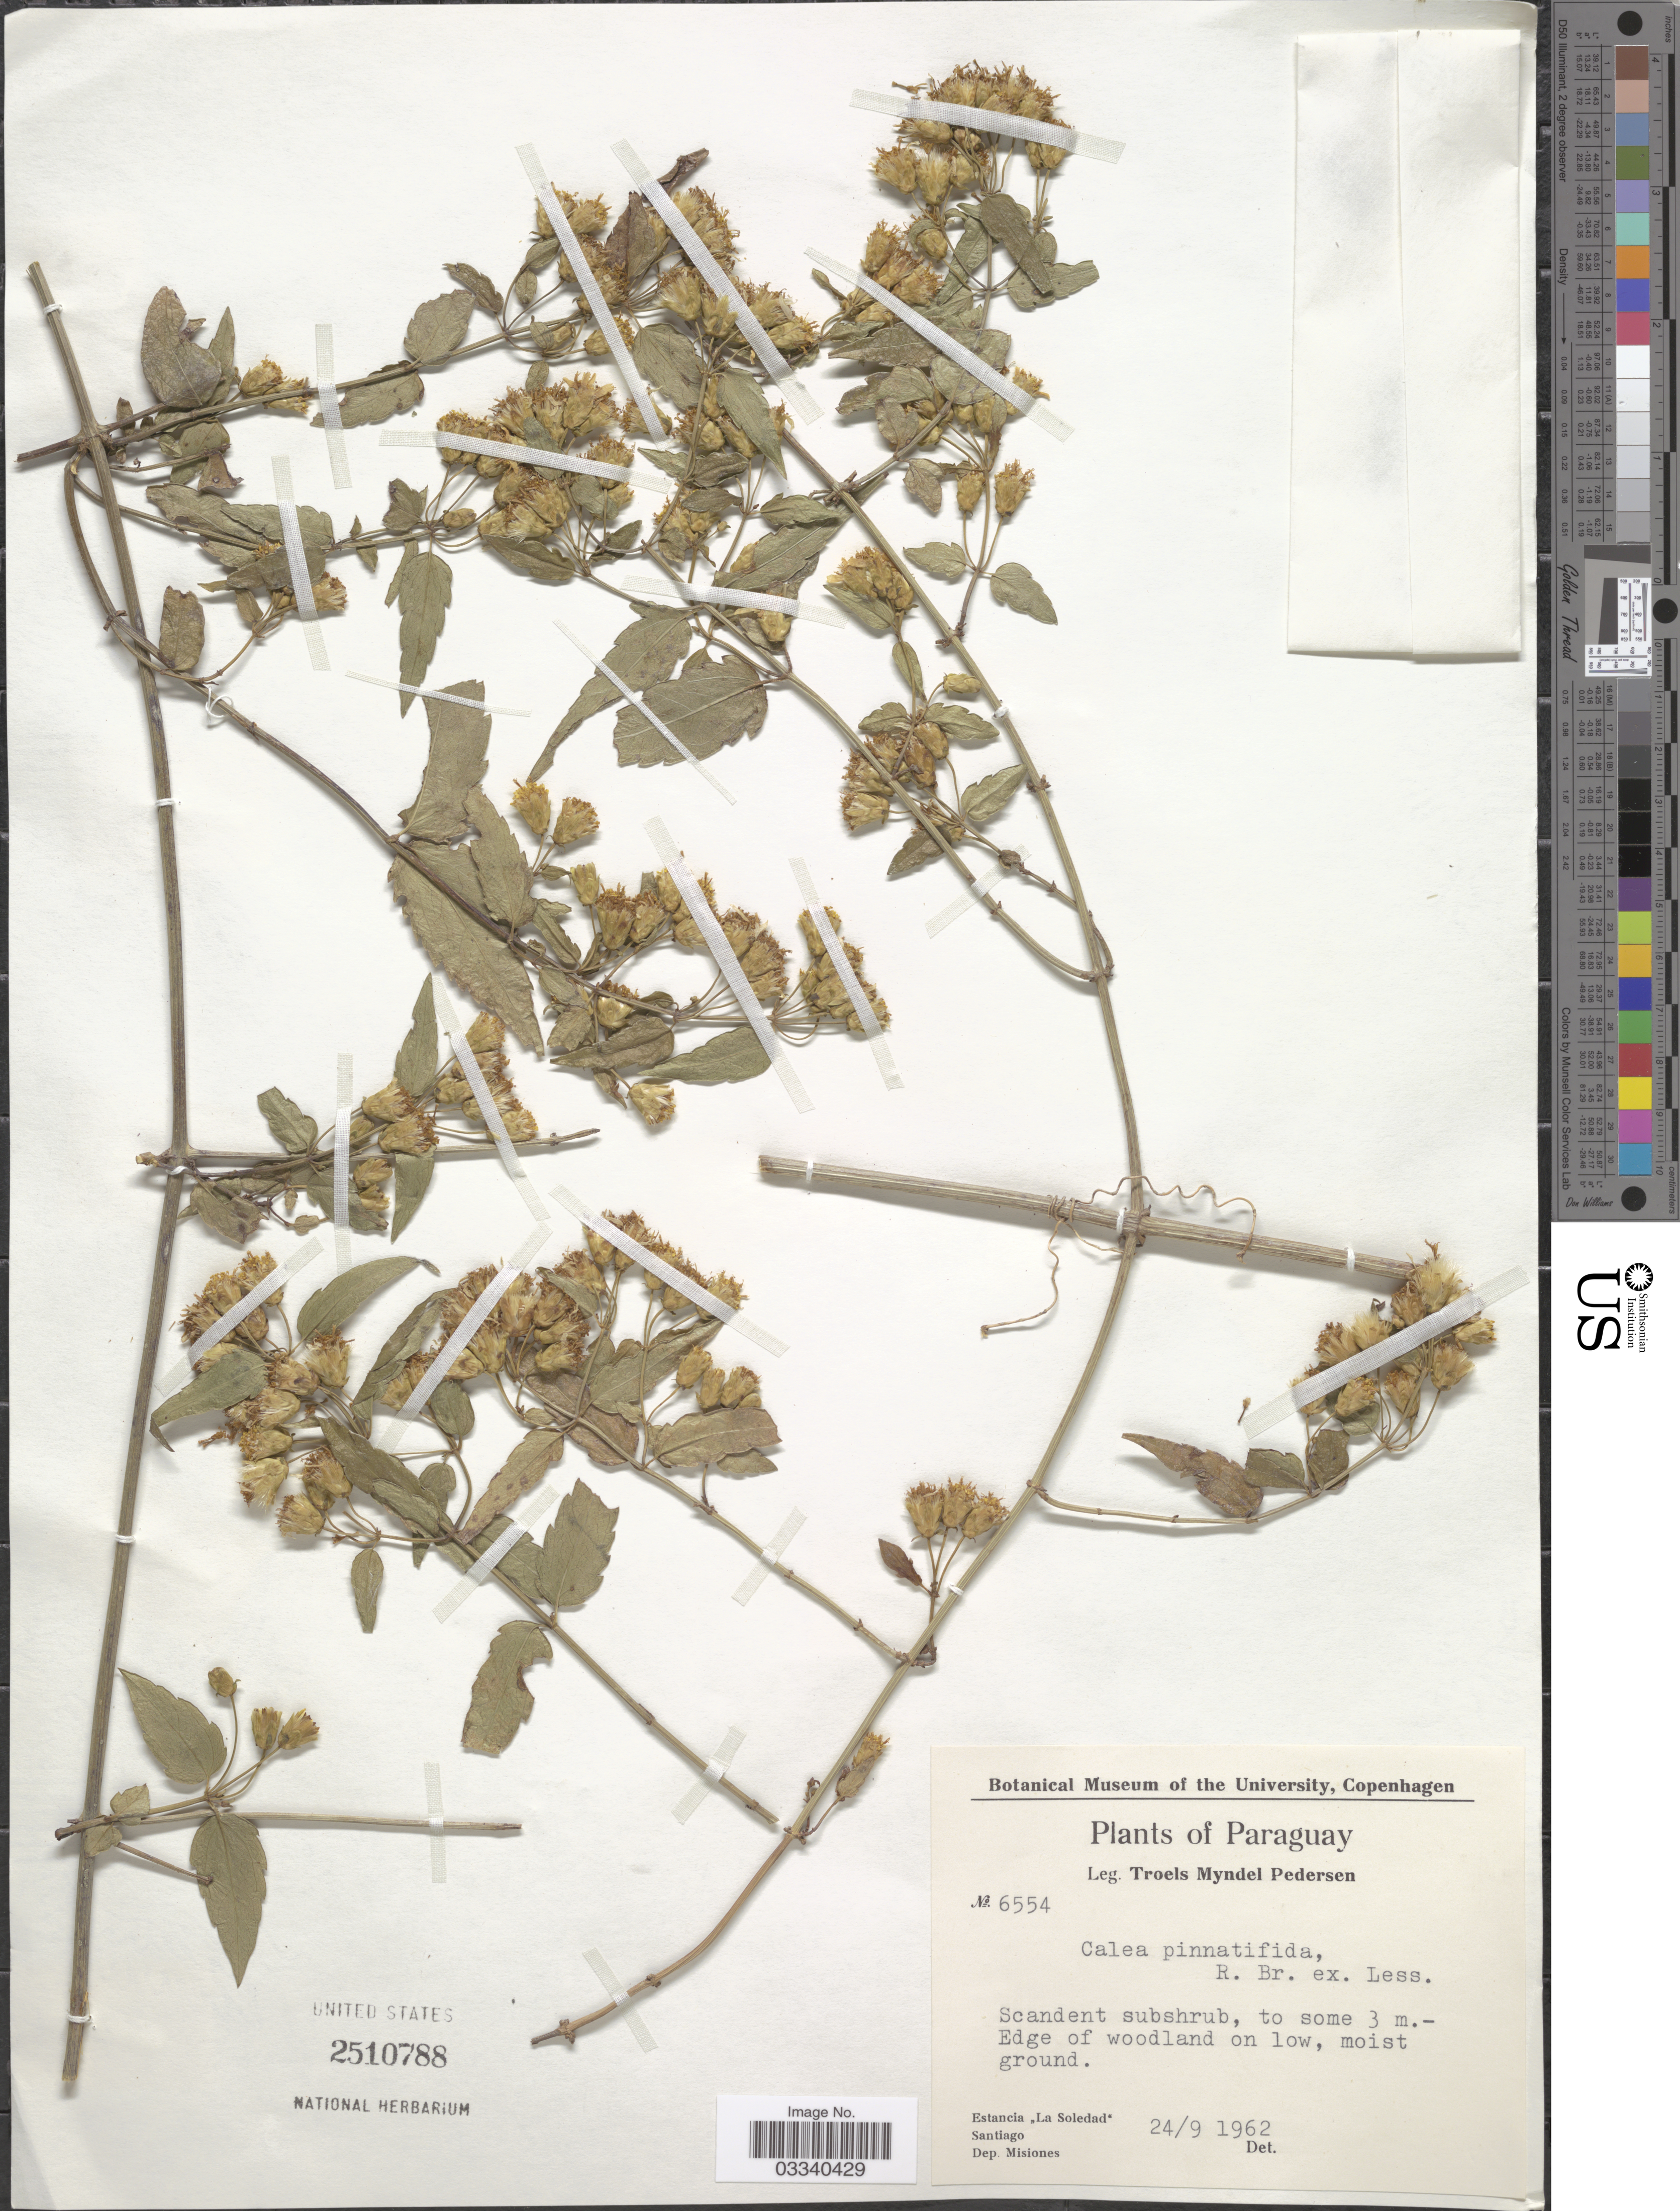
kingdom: Plantae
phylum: Tracheophyta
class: Magnoliopsida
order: Asterales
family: Asteraceae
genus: Calea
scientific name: Calea pinnatifida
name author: Banks ex Steud.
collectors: T. Pederson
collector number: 6554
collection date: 1962-09-24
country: Paraguay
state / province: Misiones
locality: Estancia "La Soledad", Santiago, Dep. Misiones.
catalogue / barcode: US 2510788